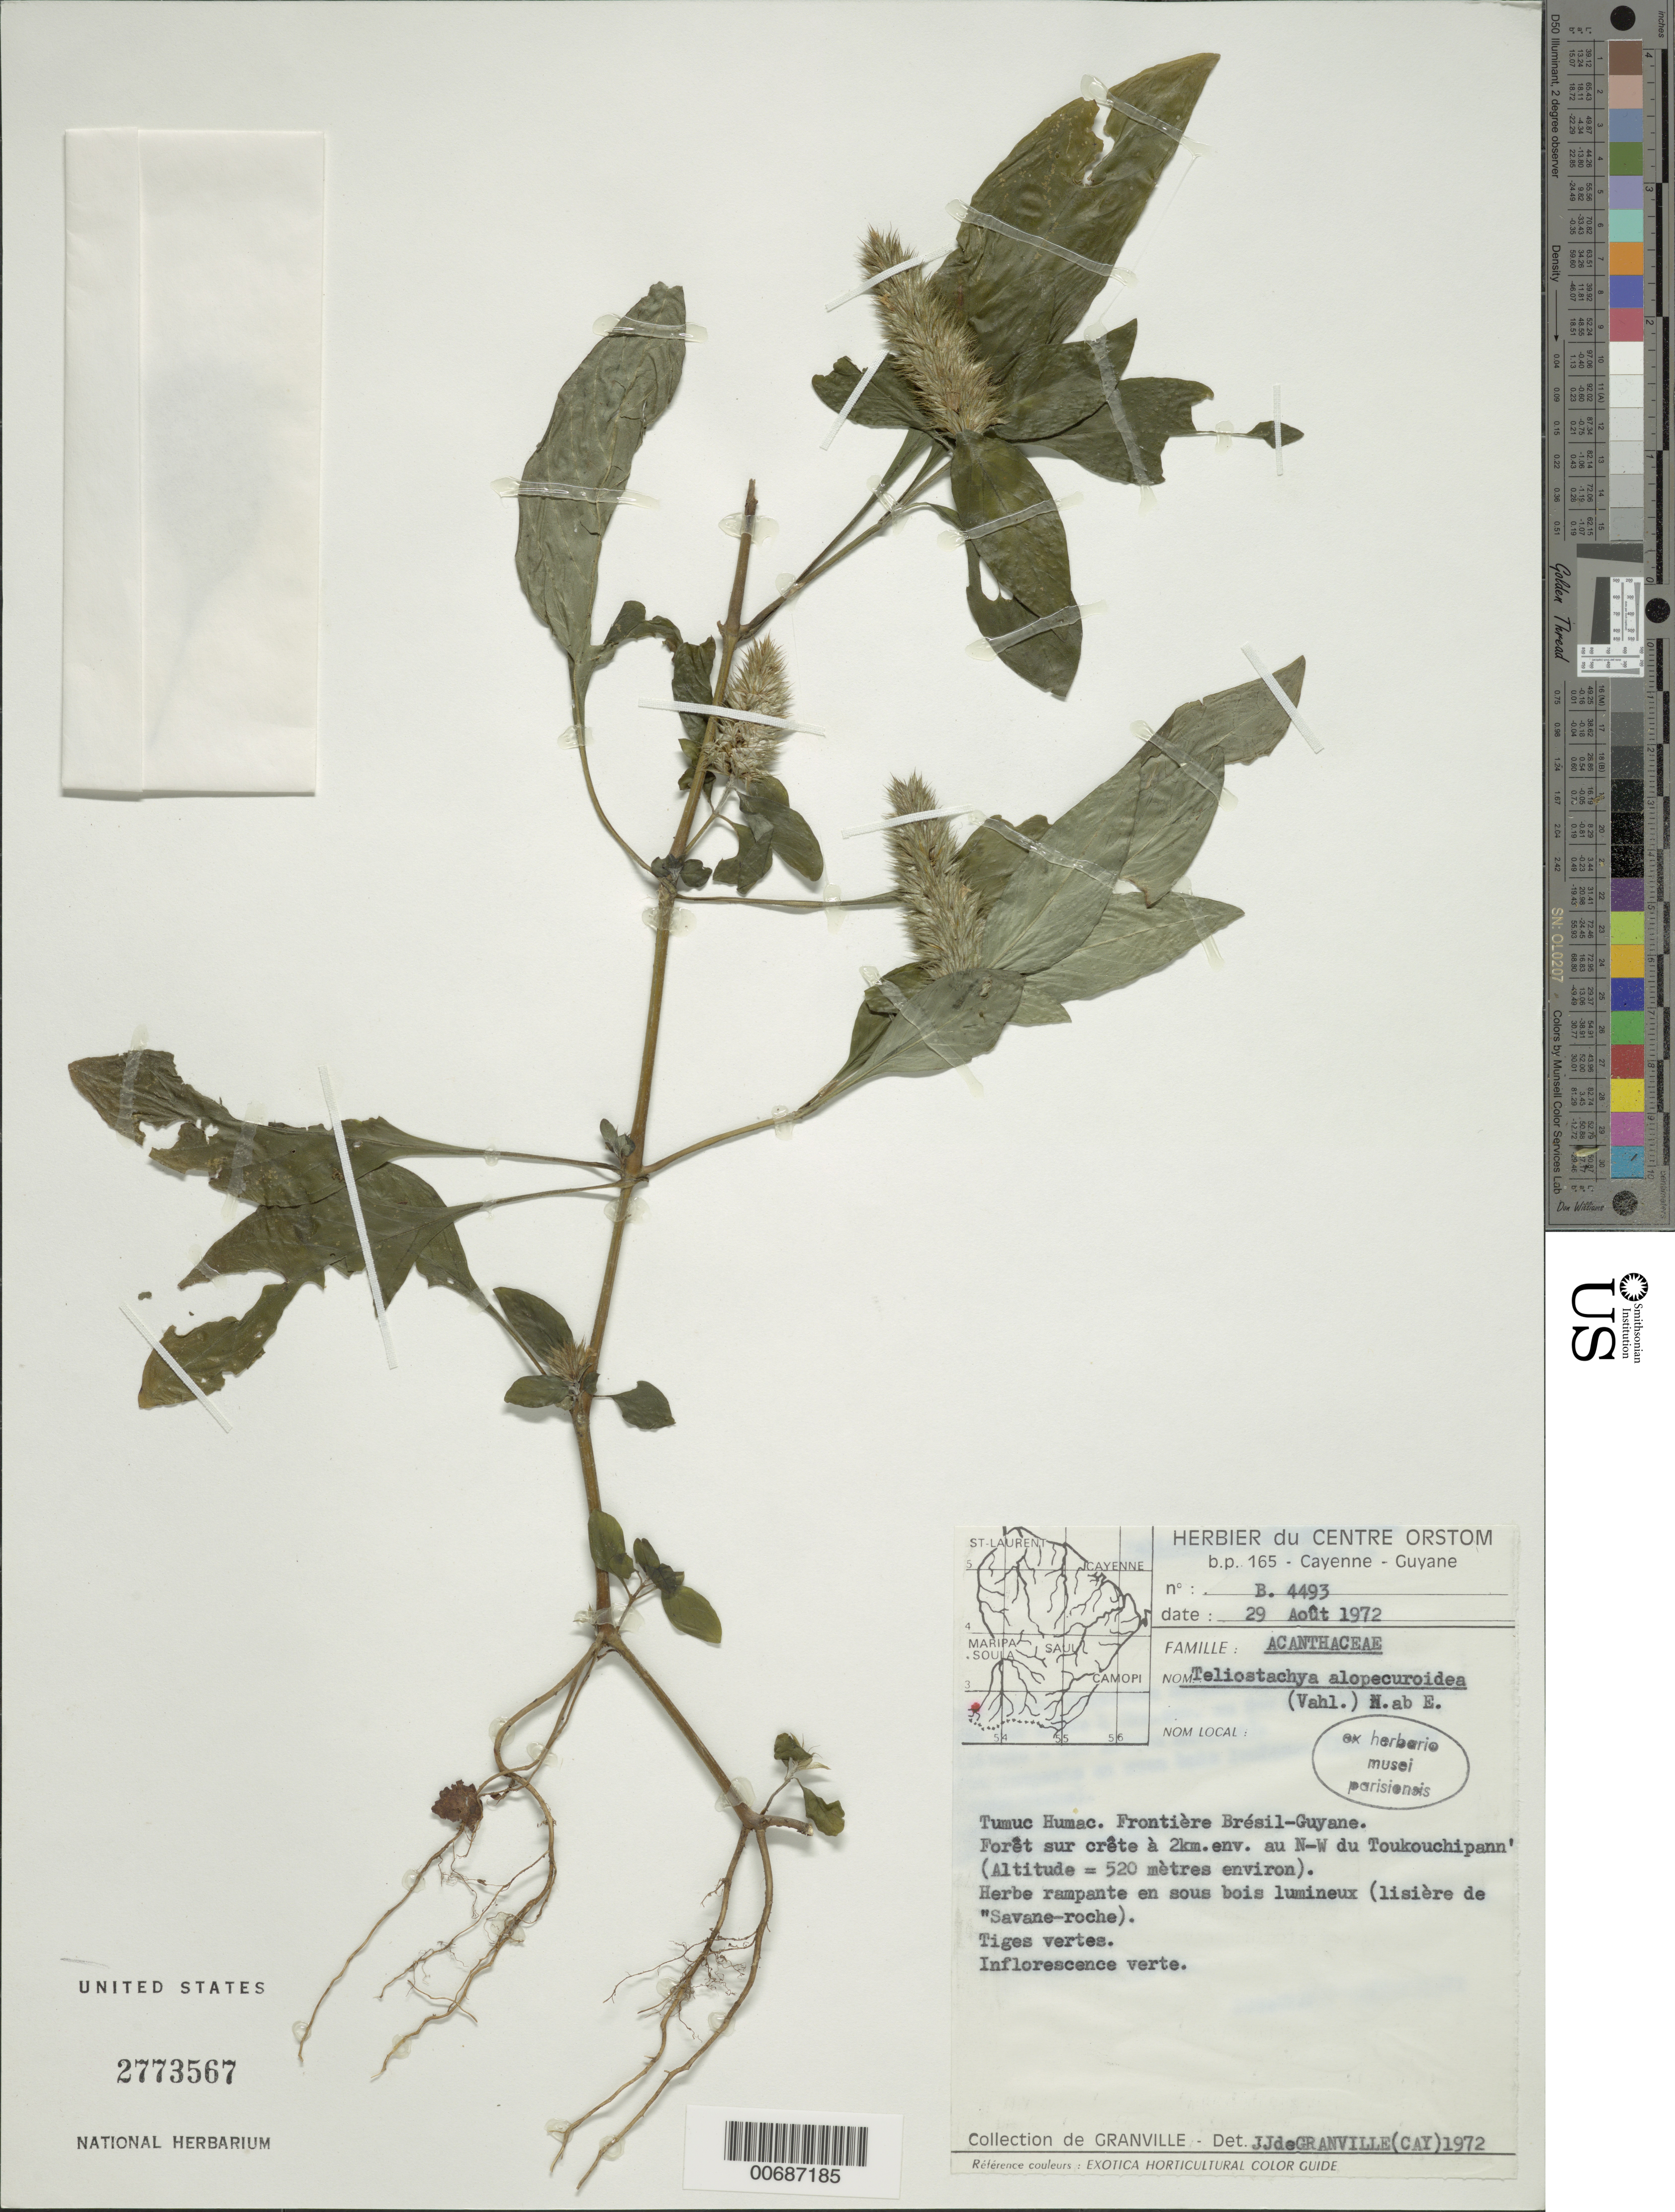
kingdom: Plantae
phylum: Tracheophyta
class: Magnoliopsida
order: Lamiales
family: Acanthaceae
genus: Teliostachya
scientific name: Teliostachya alopecuroidea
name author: (Vahl) Nees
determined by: Granville, J. J. de, (CAY), Institut de Recherche pour le Developpement (IRD) (FRENCH GUIANA)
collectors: J.-J. de Granville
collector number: B 4493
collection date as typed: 29-Aug-72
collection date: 1972-08-29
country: French Guiana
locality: Tumuc-Humac, Frontiere Bresil-Guyane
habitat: Forêt sur crete a 2 km env. au N-W du Toukouchipann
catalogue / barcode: US 2773567